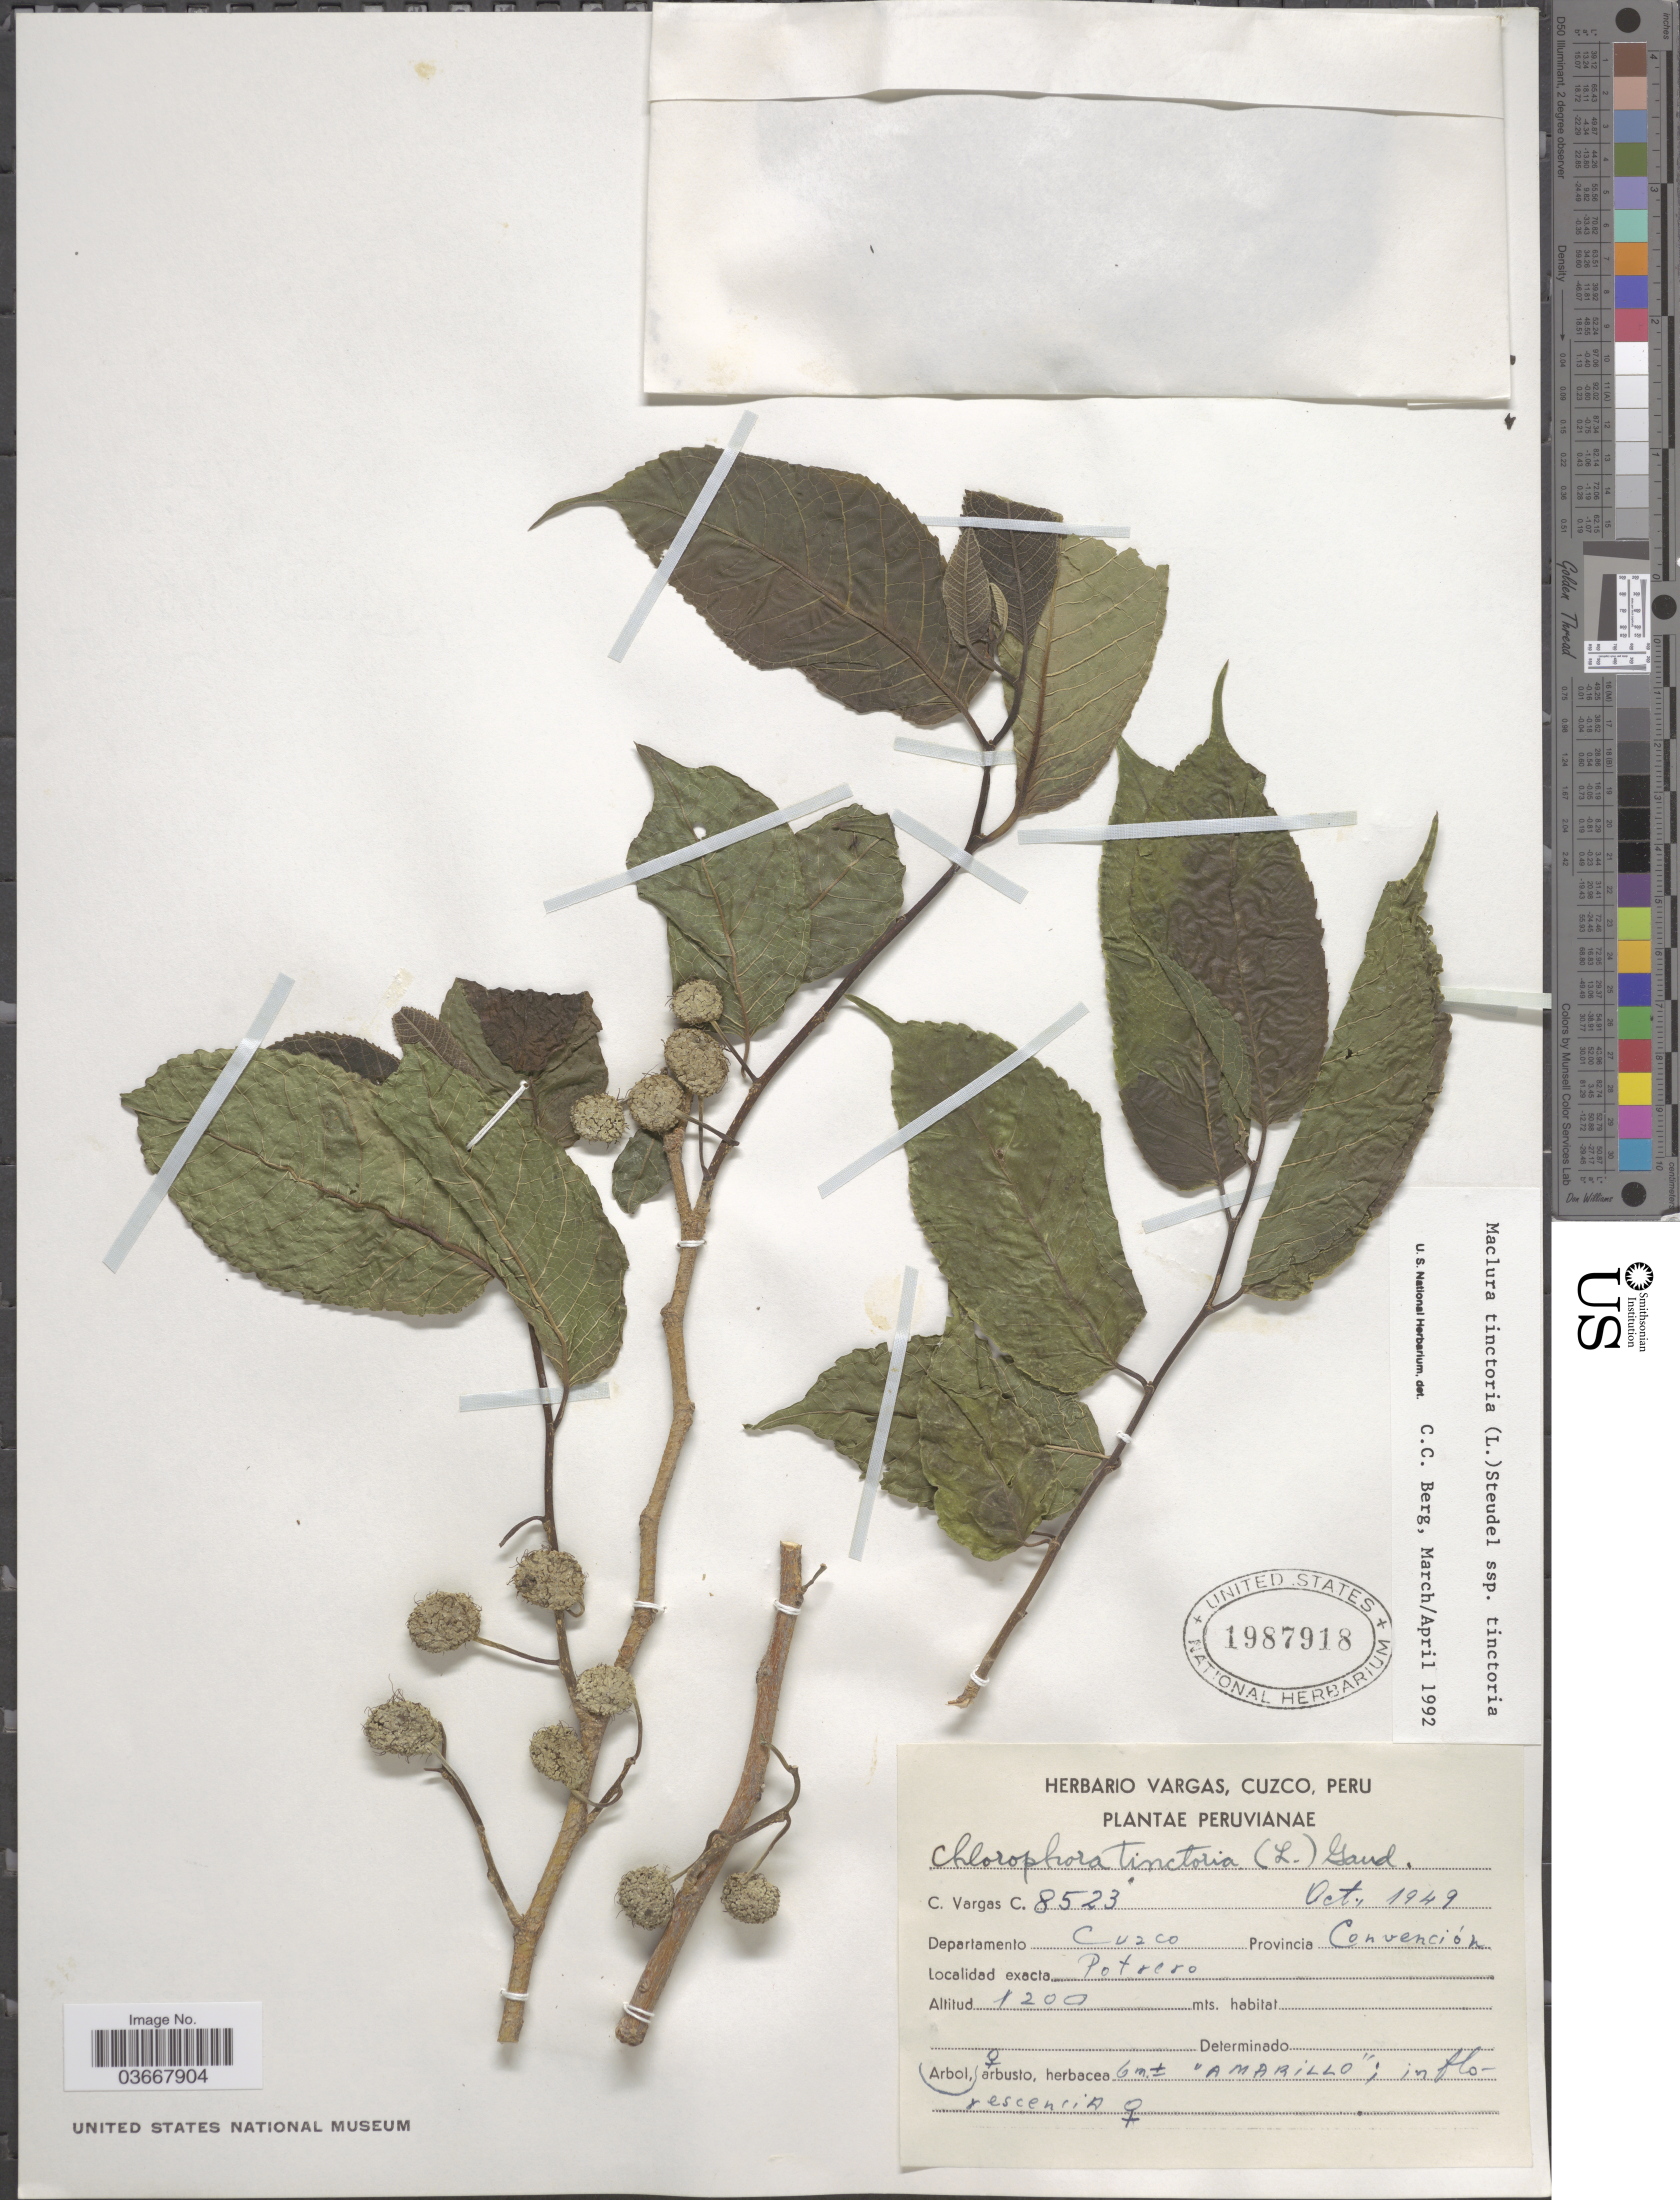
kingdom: Plantae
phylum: Tracheophyta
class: Magnoliopsida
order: Rosales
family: Moraceae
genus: Maclura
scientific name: Maclura tinctoria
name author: (L.) D. Don ex Steud.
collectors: C. Vargas Calderón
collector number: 8523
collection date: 1949-10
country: Peru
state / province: Cusco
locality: Departamento Cuzco. Provincia Convención. Potrero.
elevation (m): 1200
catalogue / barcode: US 1987918